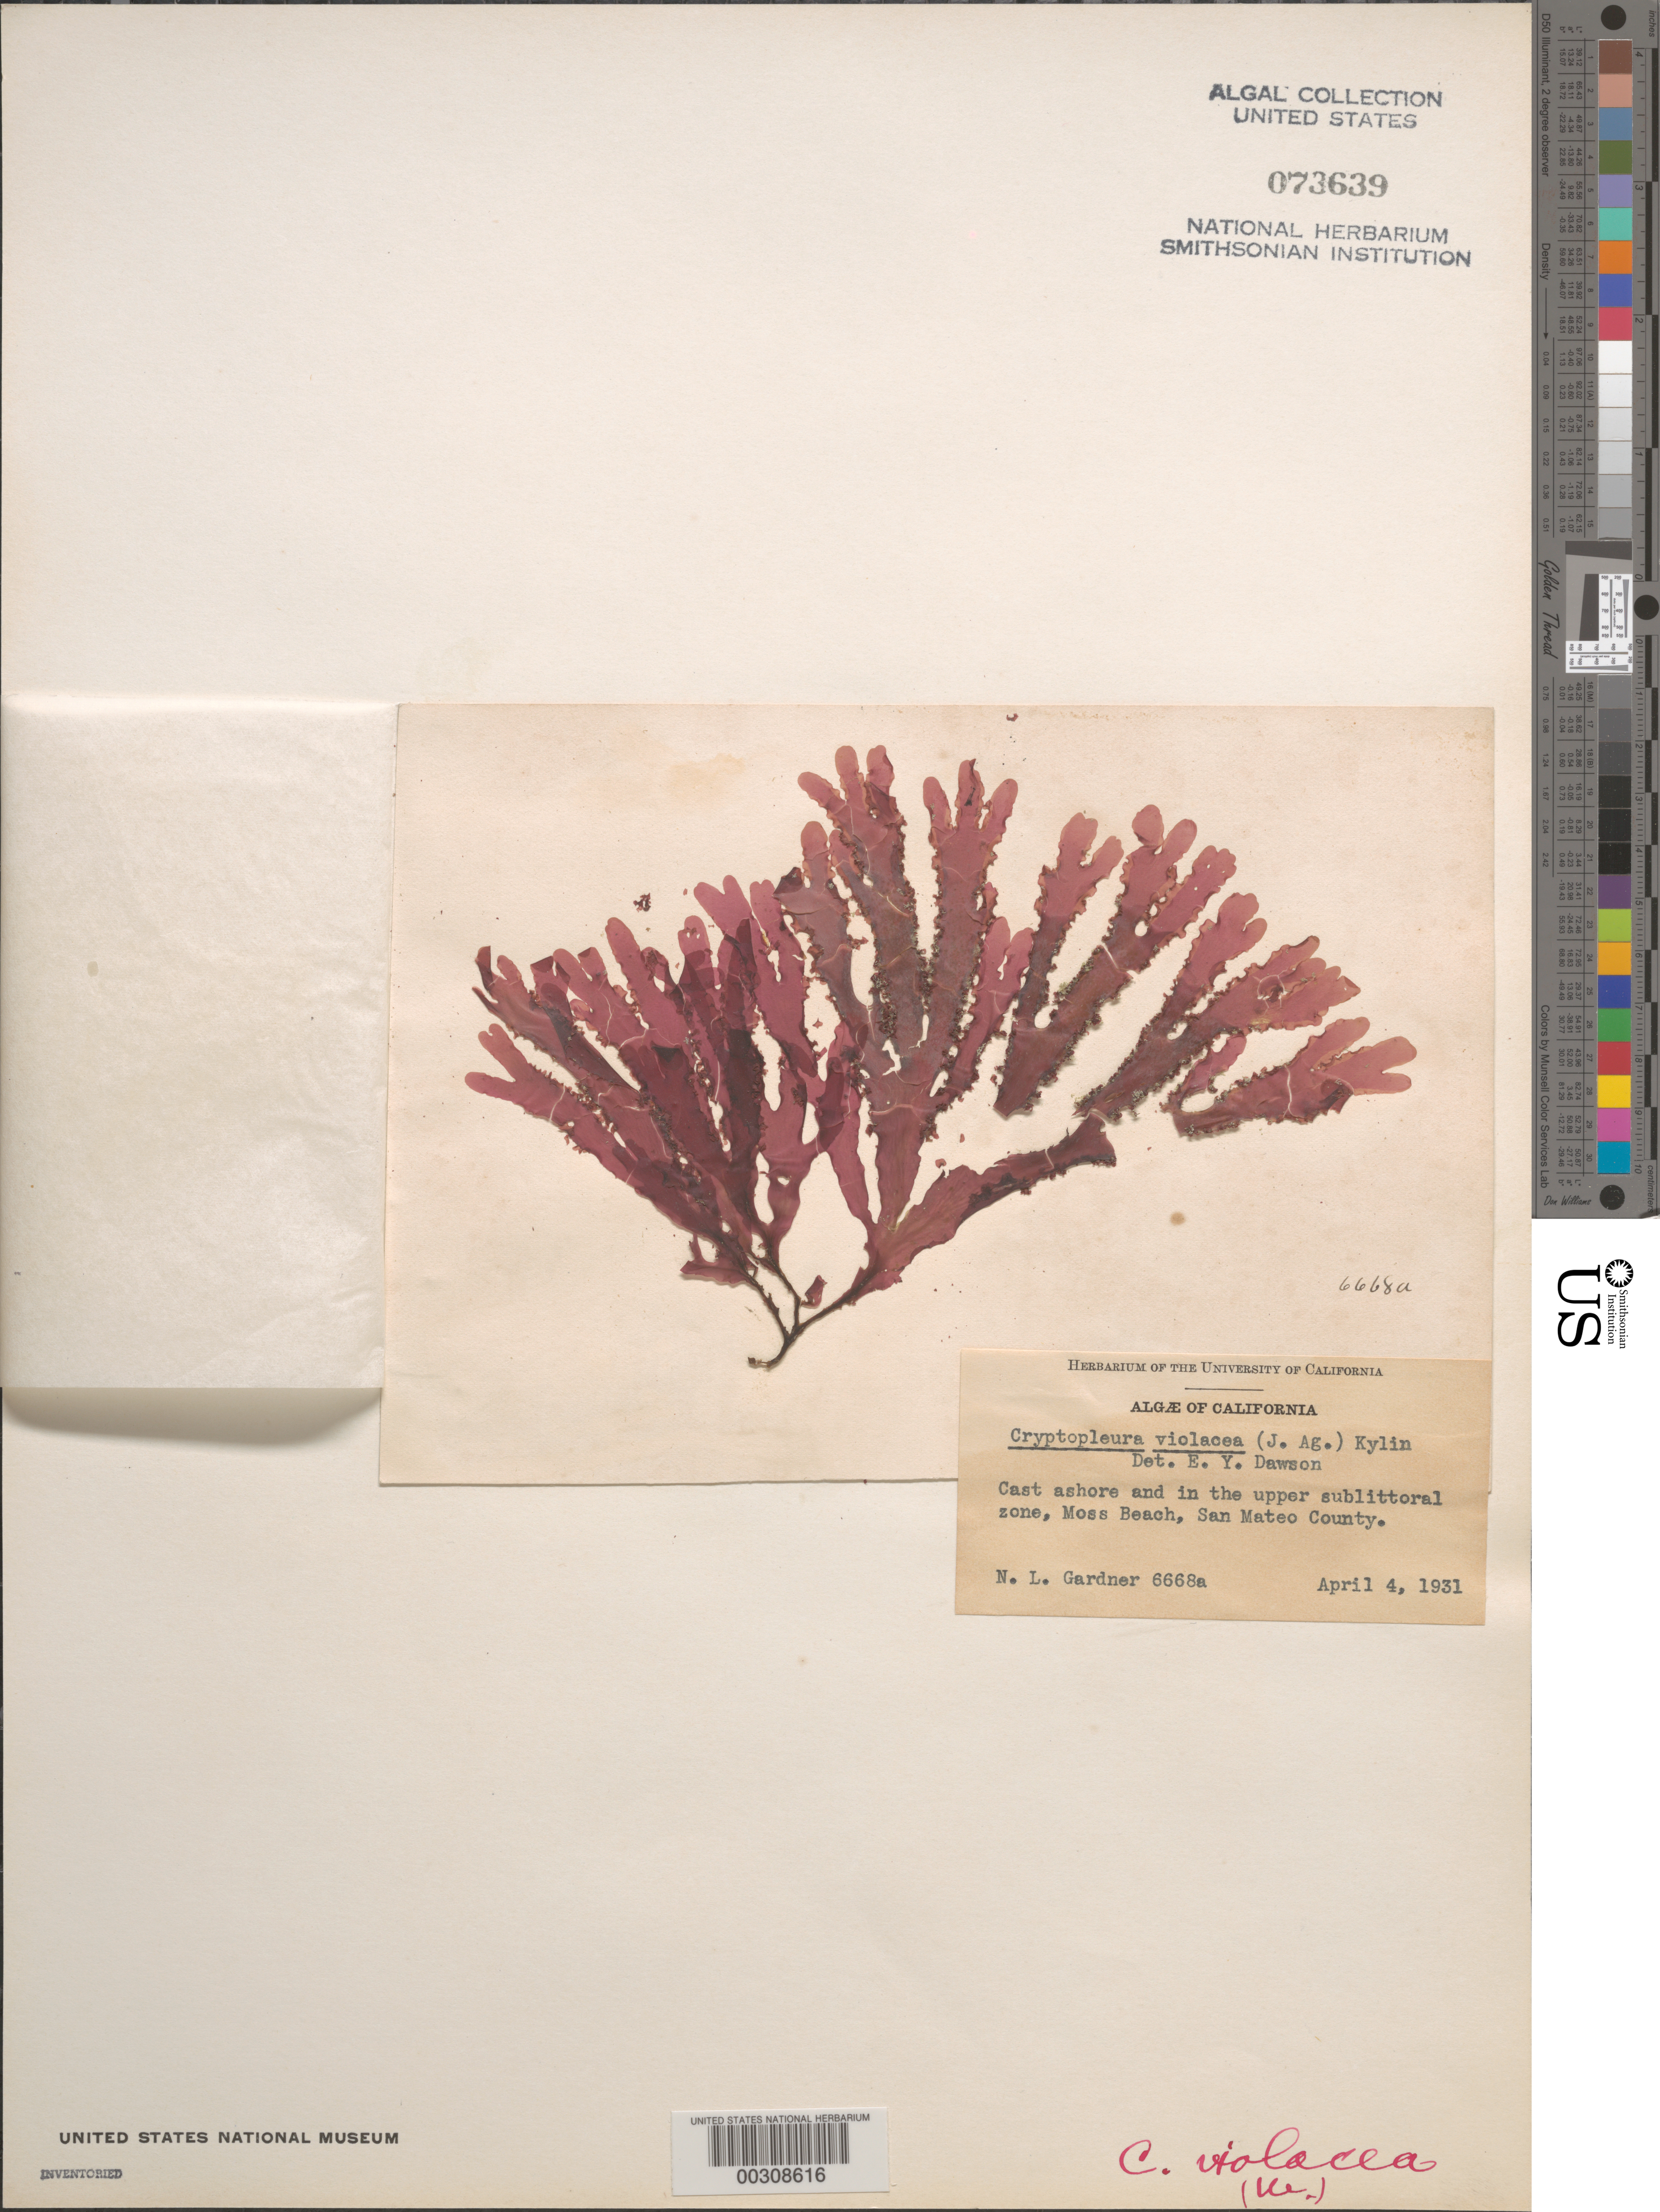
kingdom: Plantae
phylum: Rhodophyta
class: Florideophyceae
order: Ceramiales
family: Delesseriaceae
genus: Cryptopleura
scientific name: Cryptopleura violacea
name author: (J. Ag.) Kylin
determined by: Dawson, E. Y.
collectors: N. Gardner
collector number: NLG 6668a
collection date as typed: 04 Apr 1931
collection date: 1931-04-04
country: United States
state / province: California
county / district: San Mateo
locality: Moss Beach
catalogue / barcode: US 73639